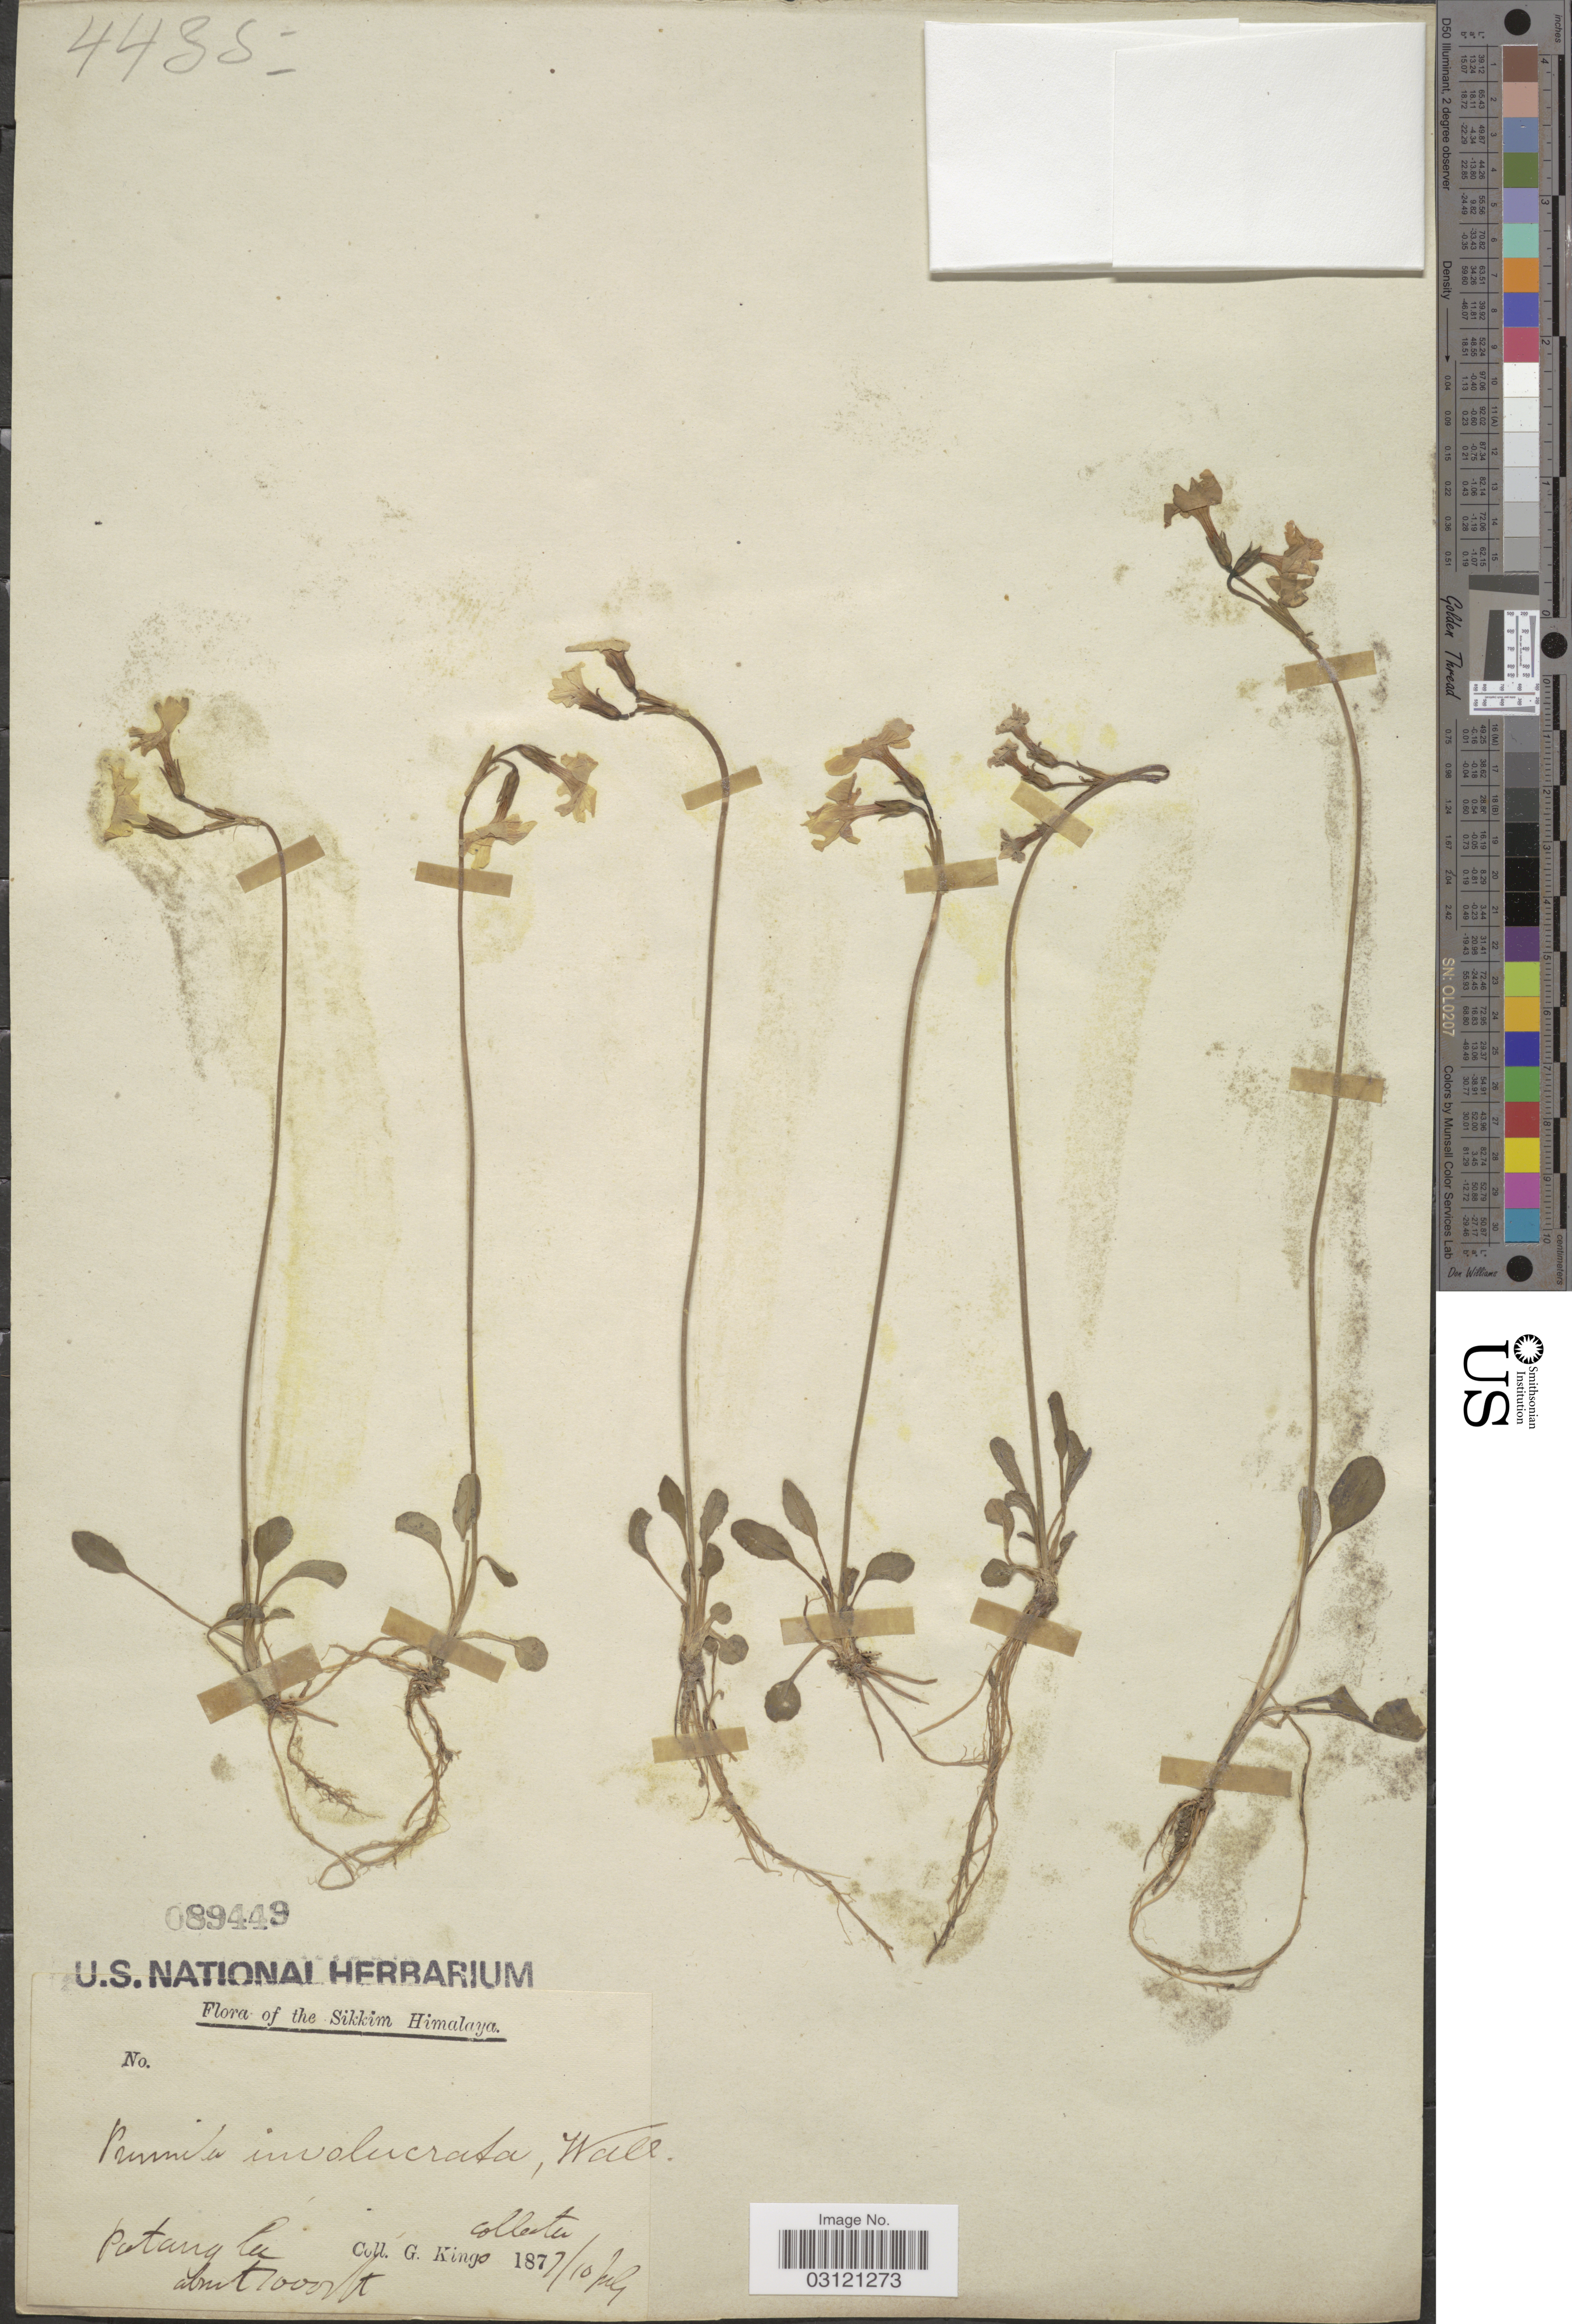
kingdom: Plantae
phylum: Tracheophyta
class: Magnoliopsida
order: Ericales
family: Primulaceae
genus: Primula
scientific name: Primula involucrata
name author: Wall. ex Duby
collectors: Dr. King's collector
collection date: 1877-07-10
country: India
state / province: Sikkim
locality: The Sikkim Himalaya, Patang Ru.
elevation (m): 3048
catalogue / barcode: US 89449